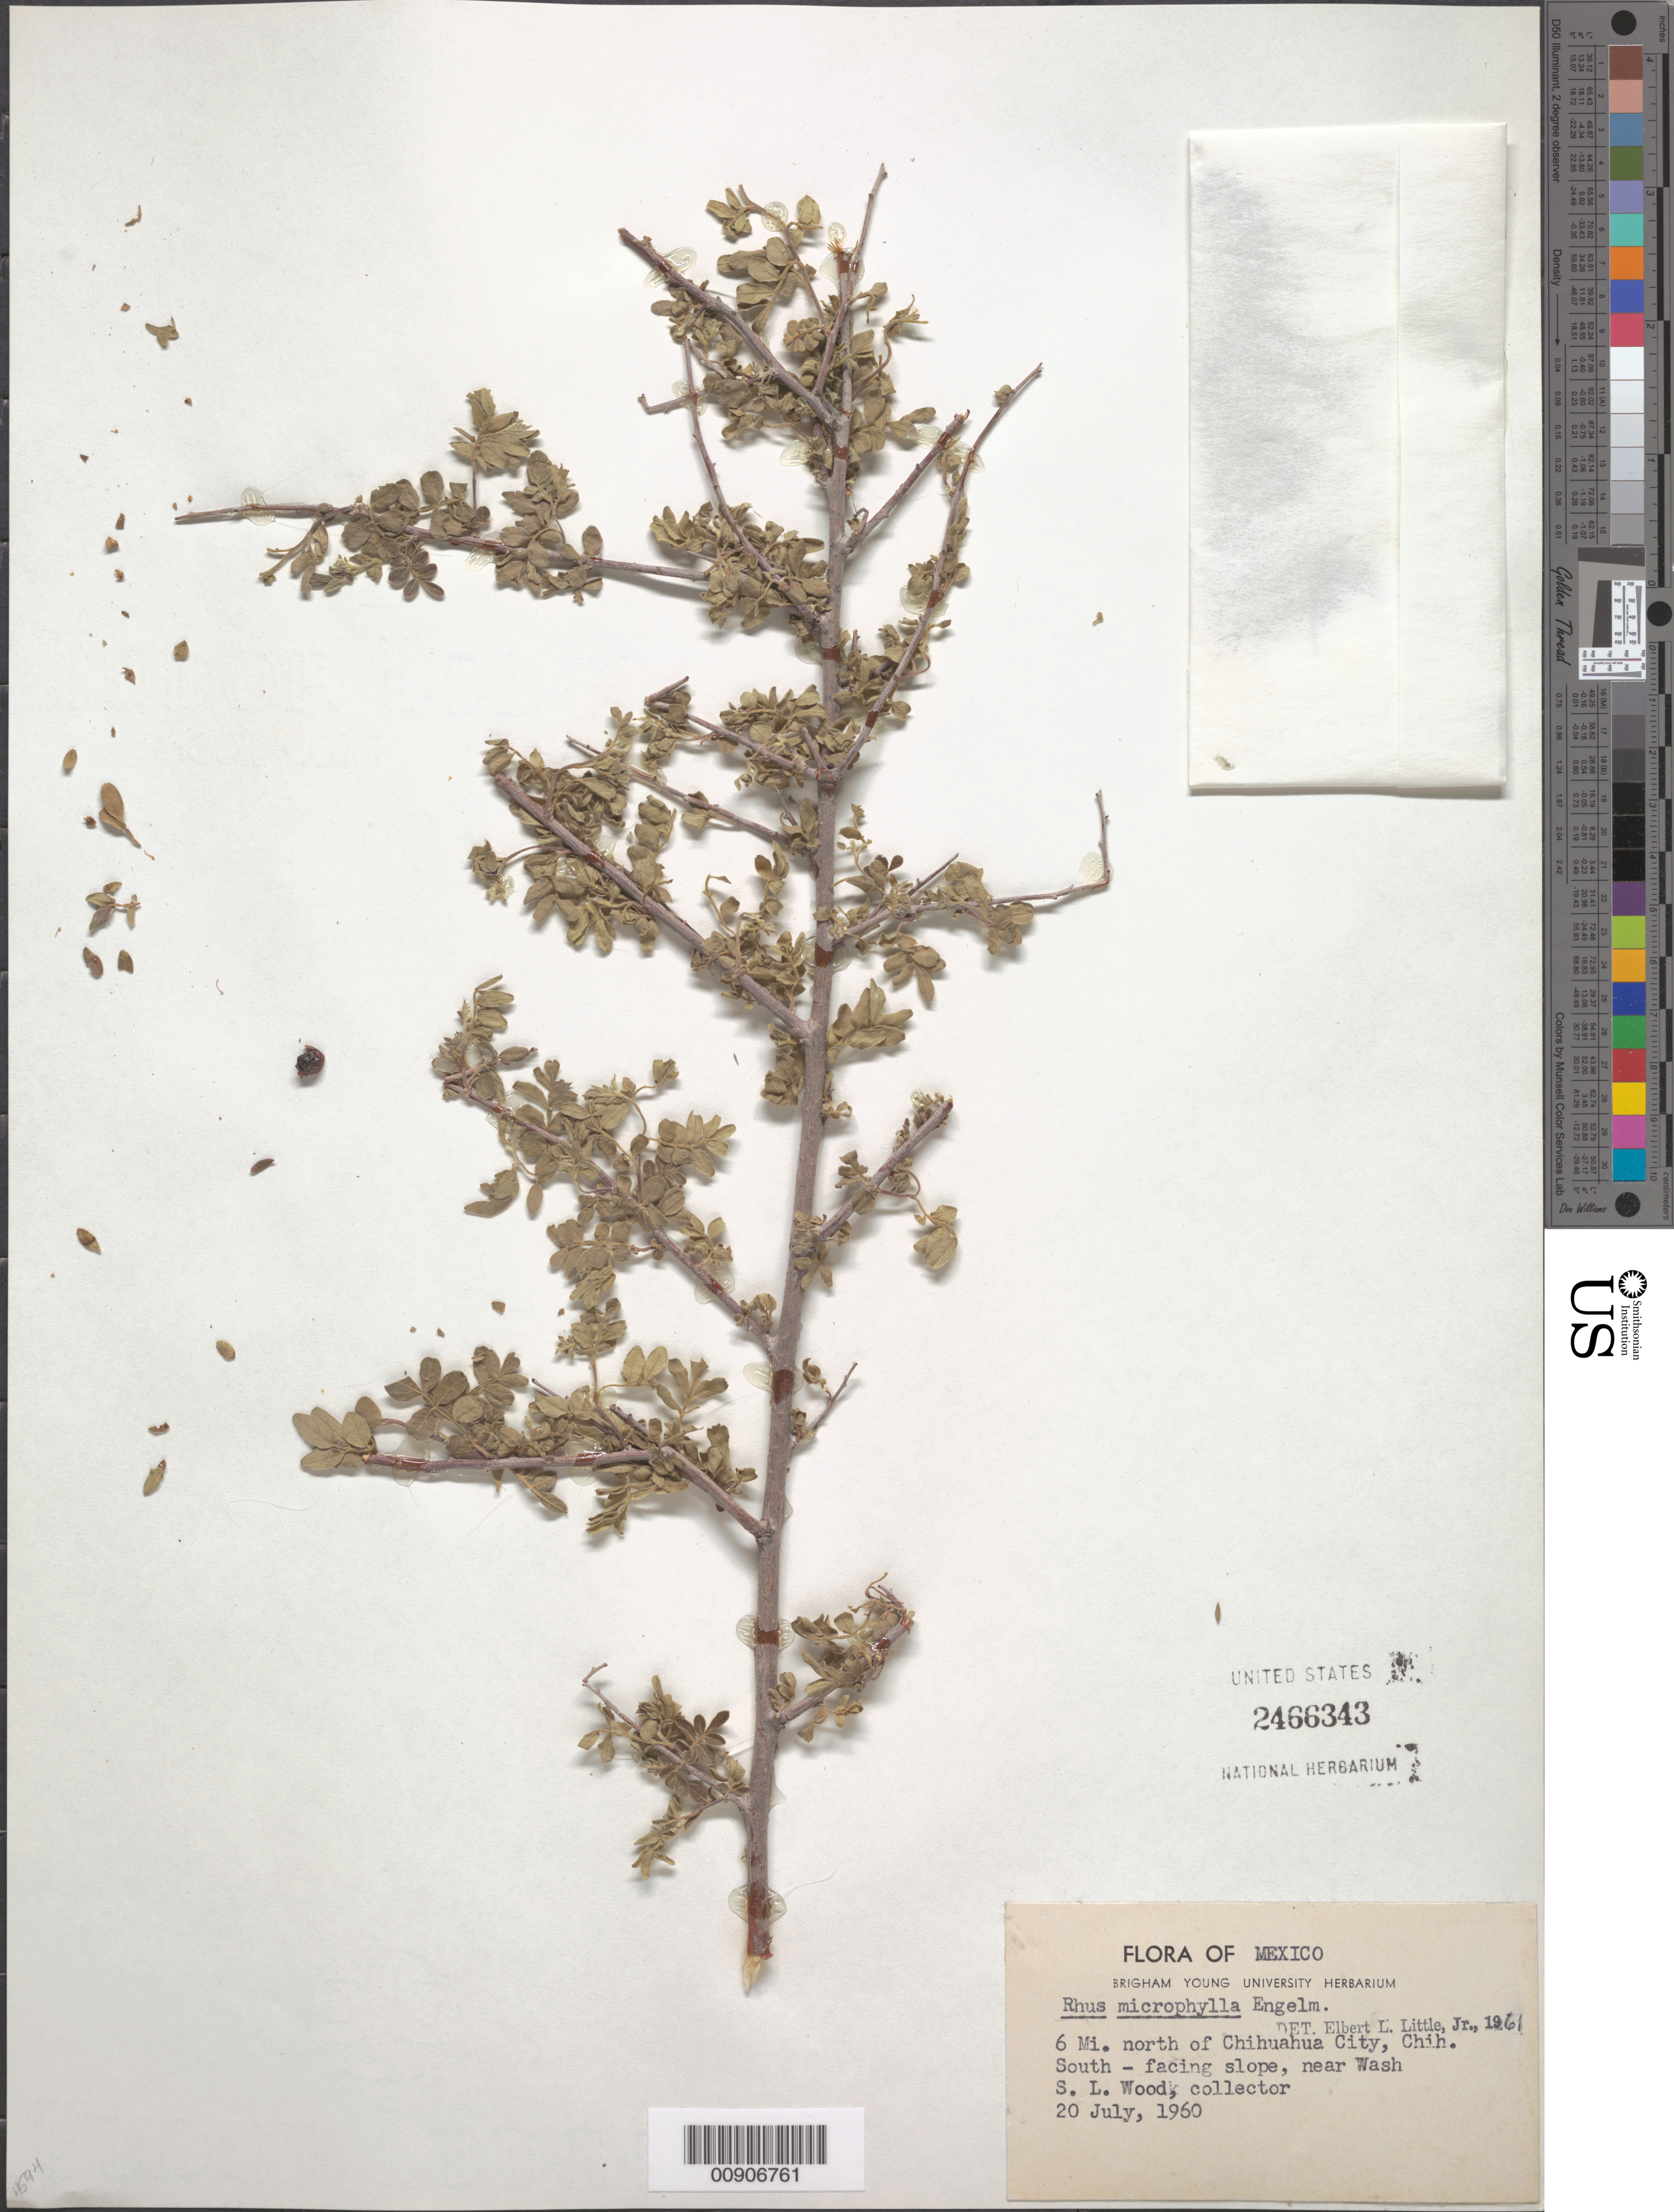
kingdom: Plantae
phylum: Tracheophyta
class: Magnoliopsida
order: Sapindales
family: Anacardiaceae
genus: Rhus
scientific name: Rhus microphylla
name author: Engelm.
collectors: Wood, S. L.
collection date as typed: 20 Jul 1960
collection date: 1960-07-20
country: Mexico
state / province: Chihuahua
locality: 6 mi. north of Chihuahua City, Chihuahua.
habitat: South-facing slope, near Wash.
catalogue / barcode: US 2466343